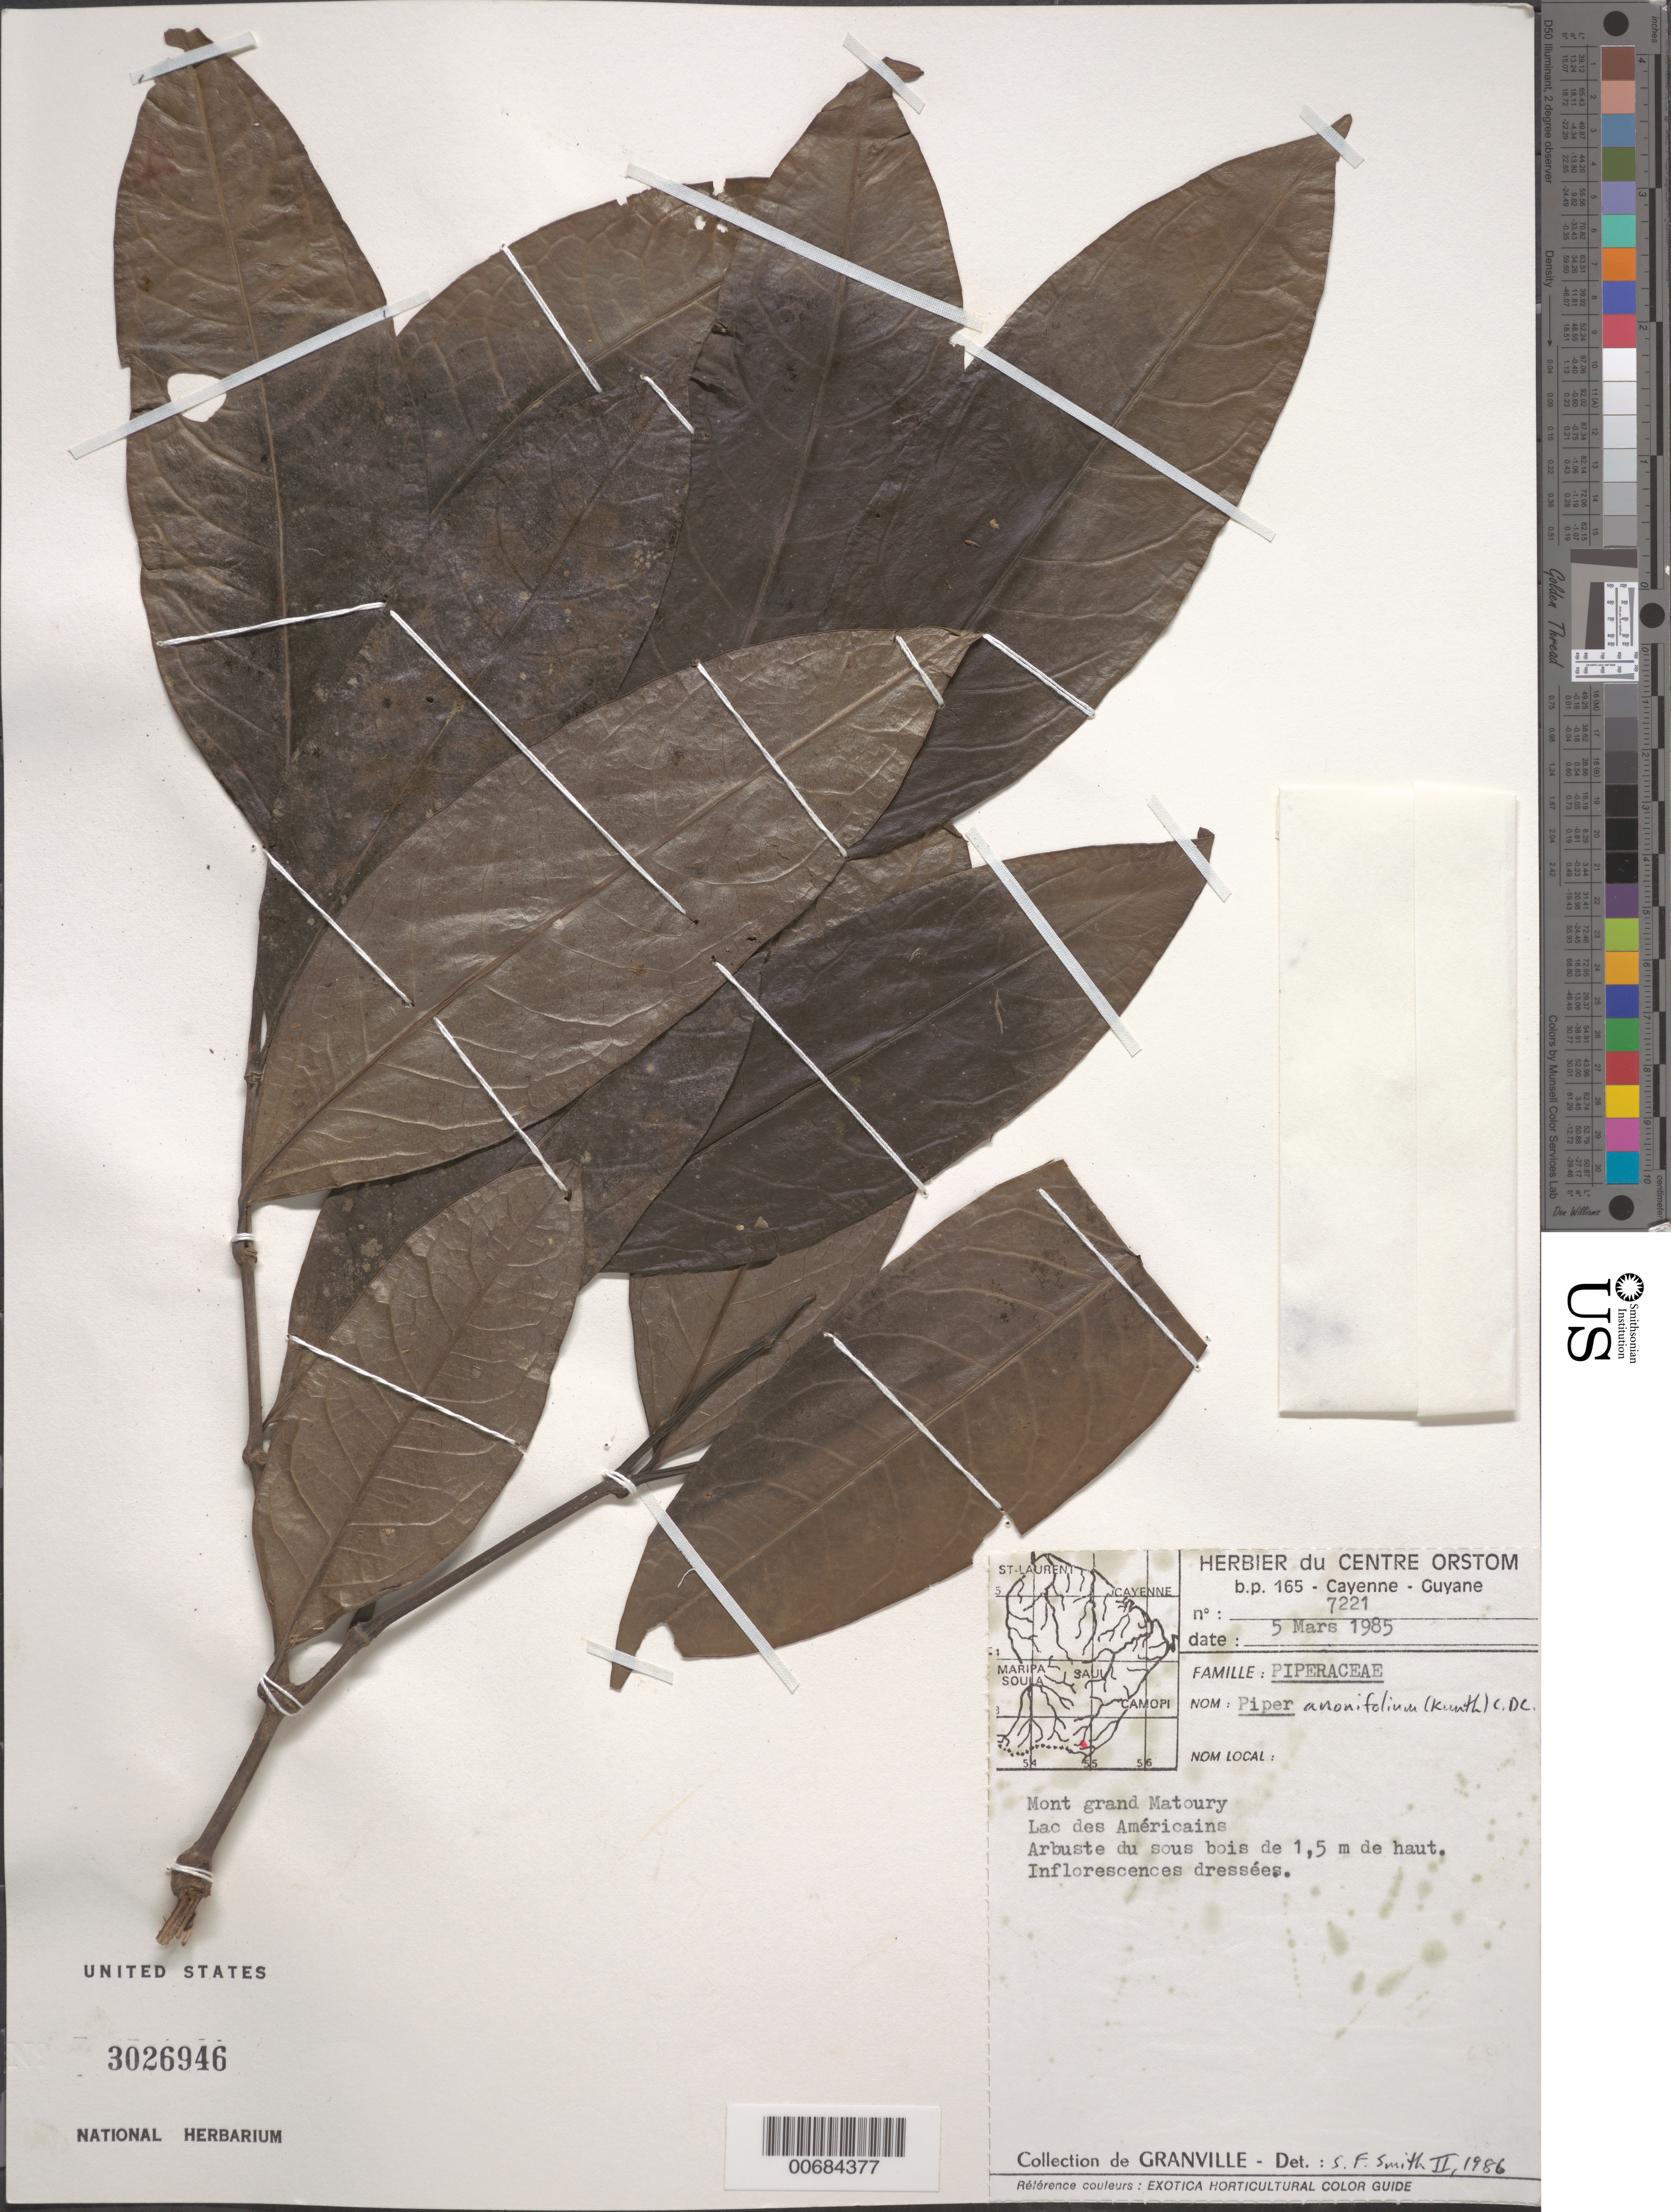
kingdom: Plantae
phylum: Tracheophyta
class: Magnoliopsida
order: Piperales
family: Piperaceae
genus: Piper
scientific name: Piper anonifolium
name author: (Kunth) C. DC.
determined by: Smith, Stephen F., (US), NMNH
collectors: J.-J. de Granville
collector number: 7221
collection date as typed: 5-Mar-85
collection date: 1985-03-05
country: French Guiana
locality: Mont Grand Matoury, Lac des Américains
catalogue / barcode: US 3026946